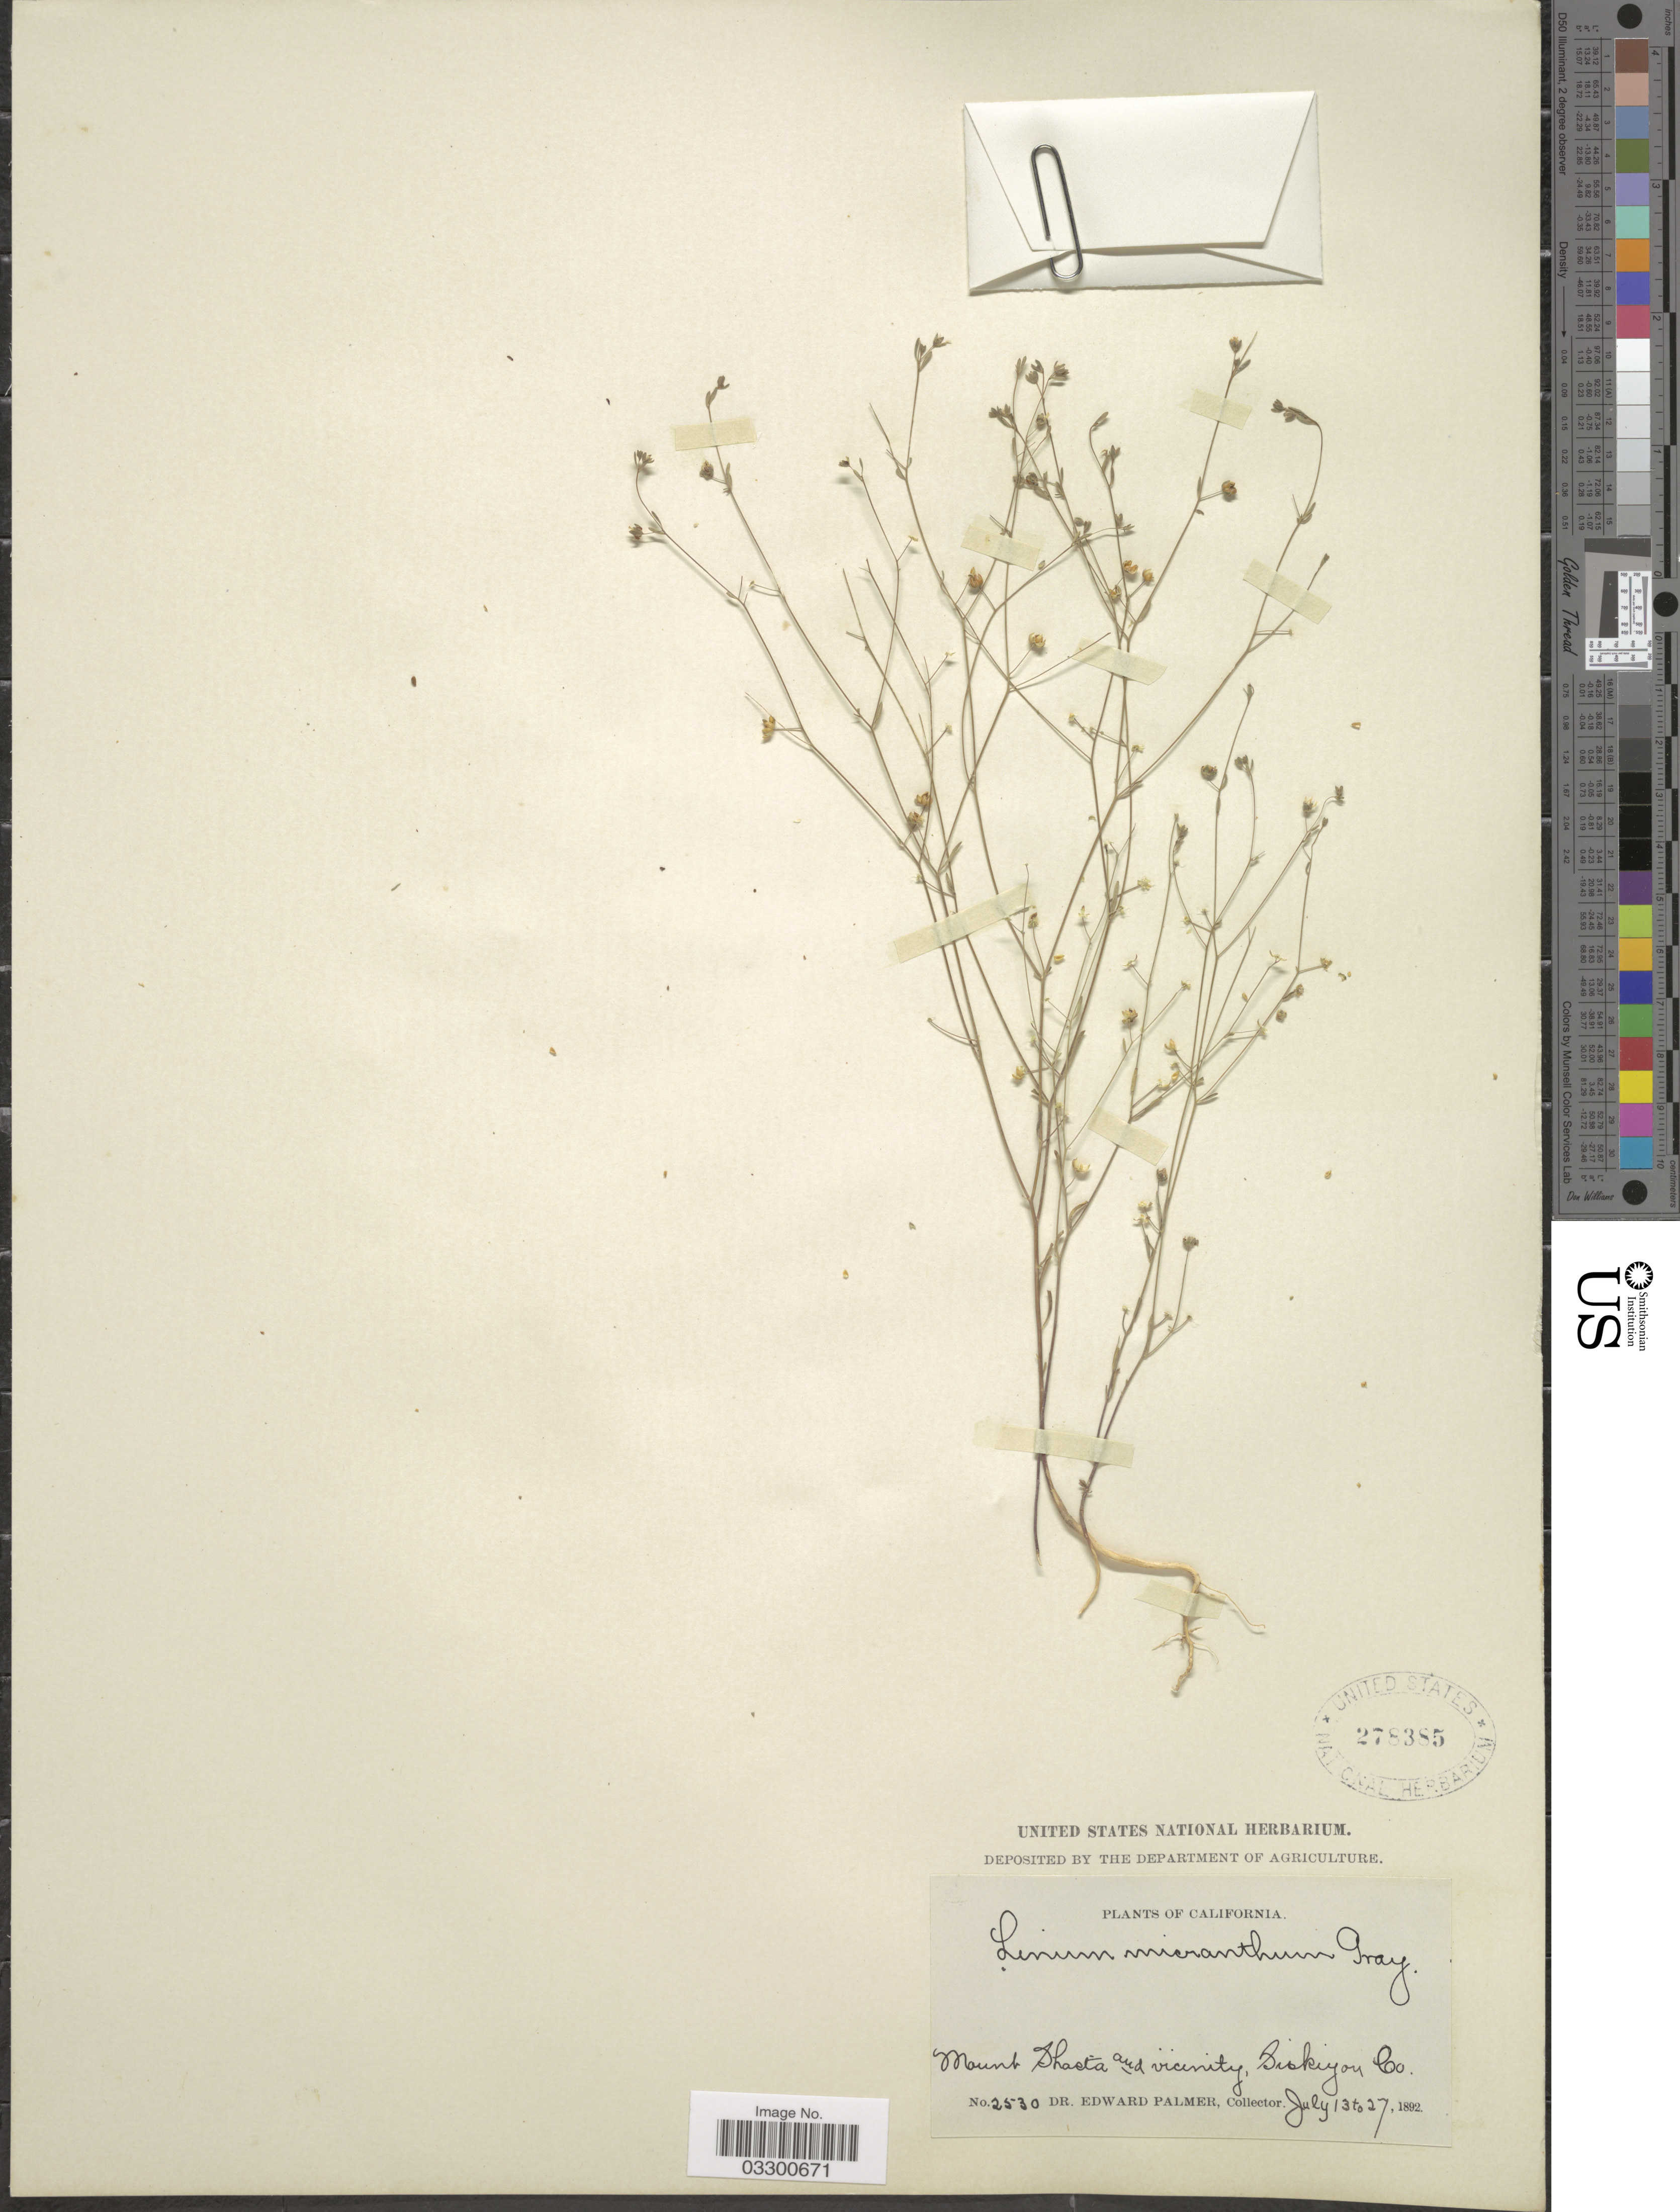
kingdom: Plantae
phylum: Tracheophyta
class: Magnoliopsida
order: Malpighiales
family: Linaceae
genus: Hesperolinon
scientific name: Hesperolinon micranthum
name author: (A. Gray) Small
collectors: E. Palmer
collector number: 2530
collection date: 1892-07-13/1892-07-27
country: United States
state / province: California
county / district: Siskiyou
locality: Mount Shasta and vicinity, Siskiyou Co.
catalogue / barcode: US 278385